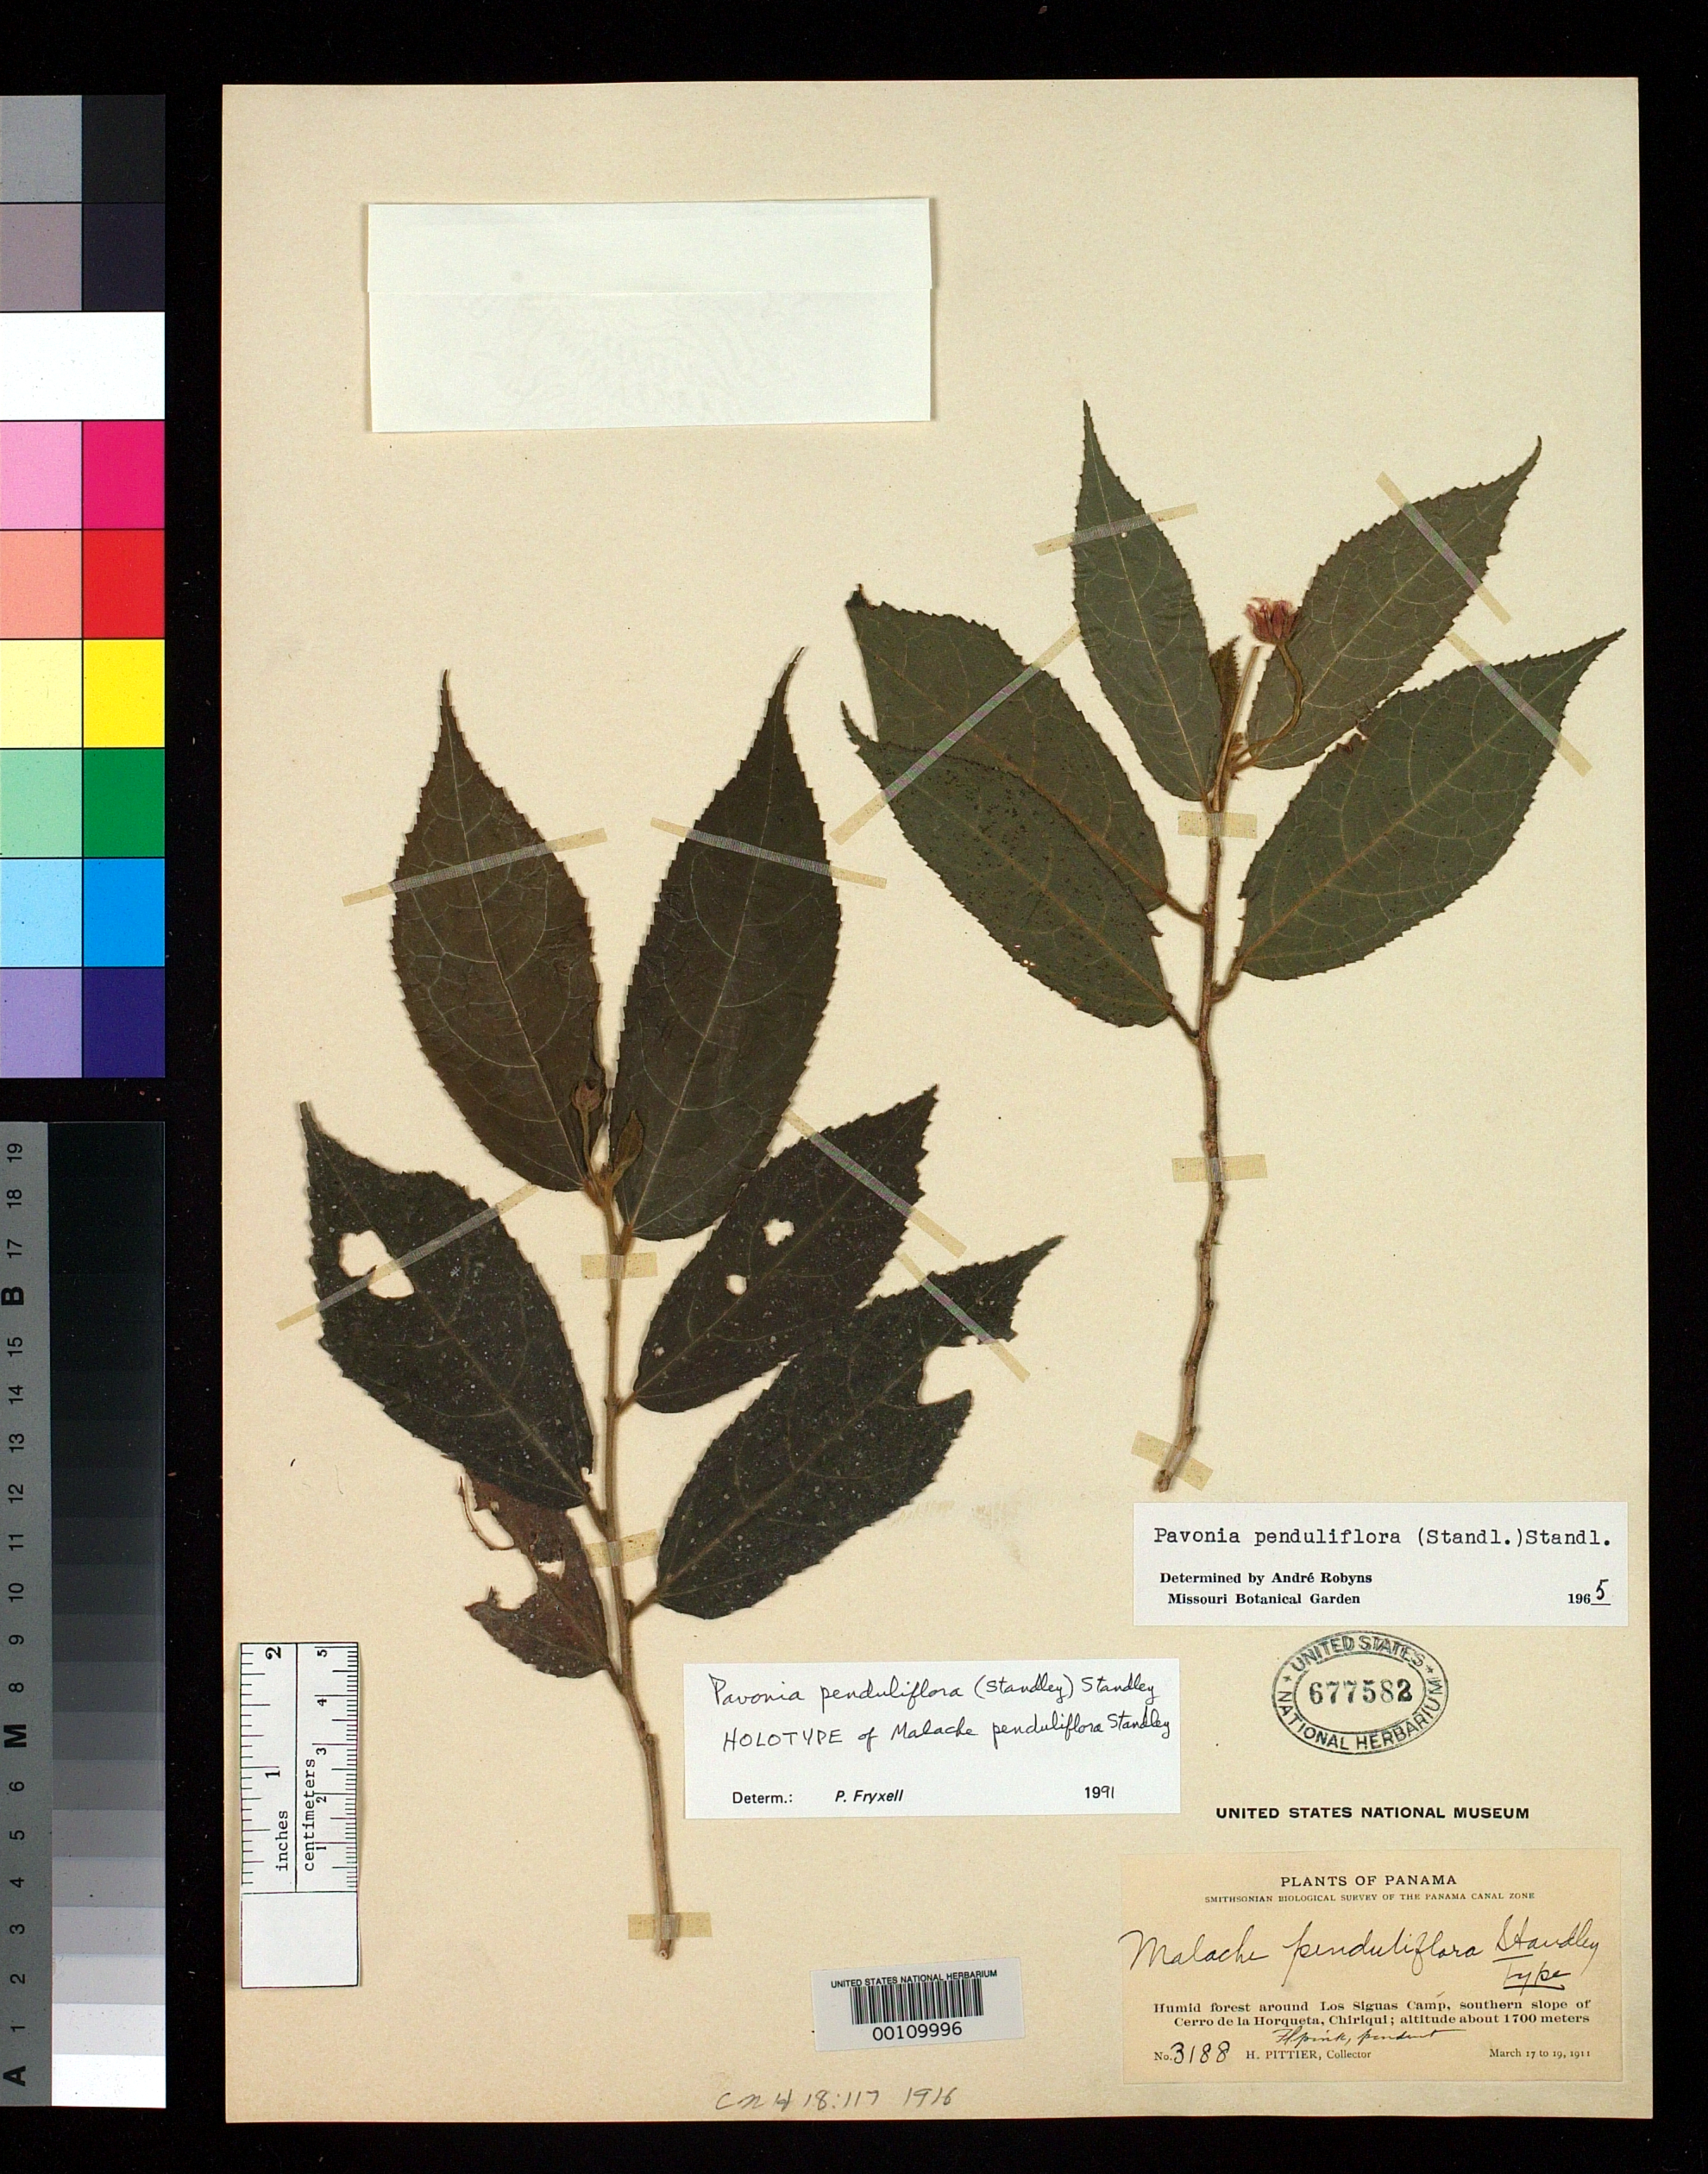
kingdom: Plantae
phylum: Tracheophyta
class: Magnoliopsida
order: Malvales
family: Malvaceae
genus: Malache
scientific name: Malache penduliflora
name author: Standl.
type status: Holotype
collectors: H. F. Pittier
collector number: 3188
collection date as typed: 17 Mar 1911 to 19 Mar 1911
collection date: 1911-03-17/1911-03-19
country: Panama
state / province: Chiriquí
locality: Los Siguas Camp, Cerro de La Horqueta.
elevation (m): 1700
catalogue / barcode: US 677582